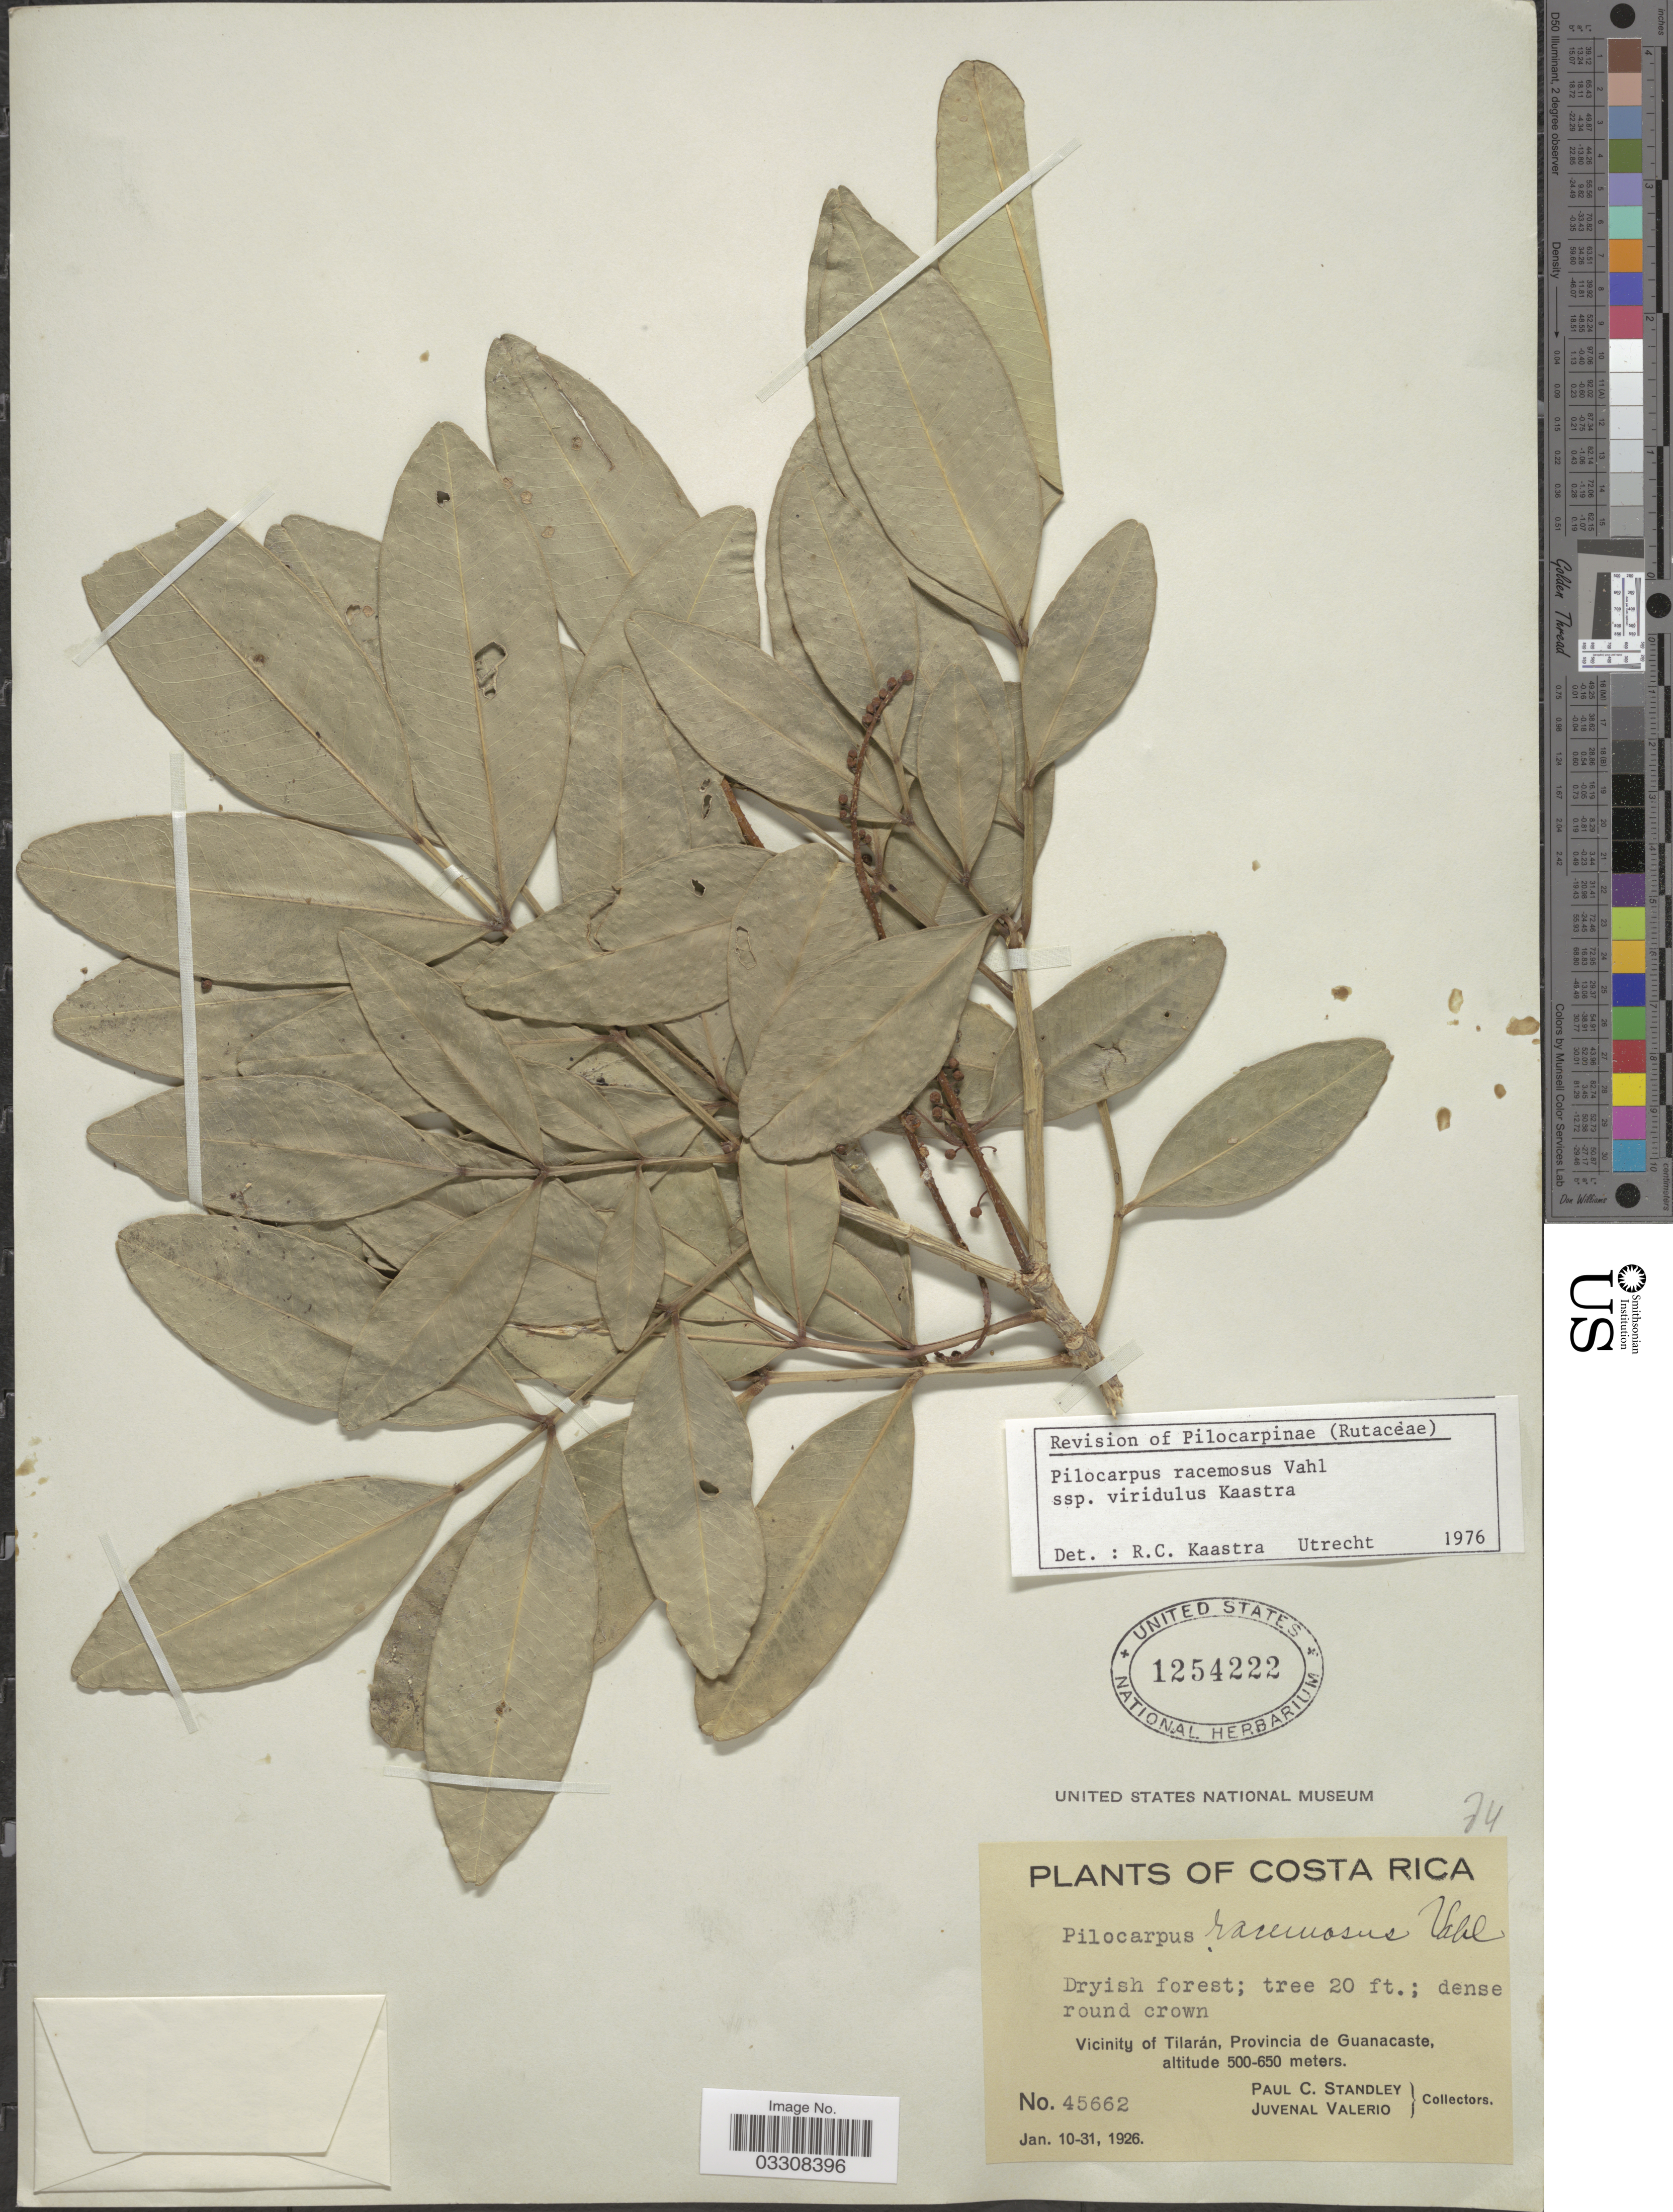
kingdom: Plantae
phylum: Tracheophyta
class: Magnoliopsida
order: Sapindales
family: Rutaceae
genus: Pilocarpus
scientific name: Pilocarpus racemosus subsp. viridulus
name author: Kaastra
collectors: P. C. Standley & J. Valerio R.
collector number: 45662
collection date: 1926-01-10/1926-01-31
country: Costa Rica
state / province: Guanacaste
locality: Vicinity of Tilarán.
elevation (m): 500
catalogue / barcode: US 1254222